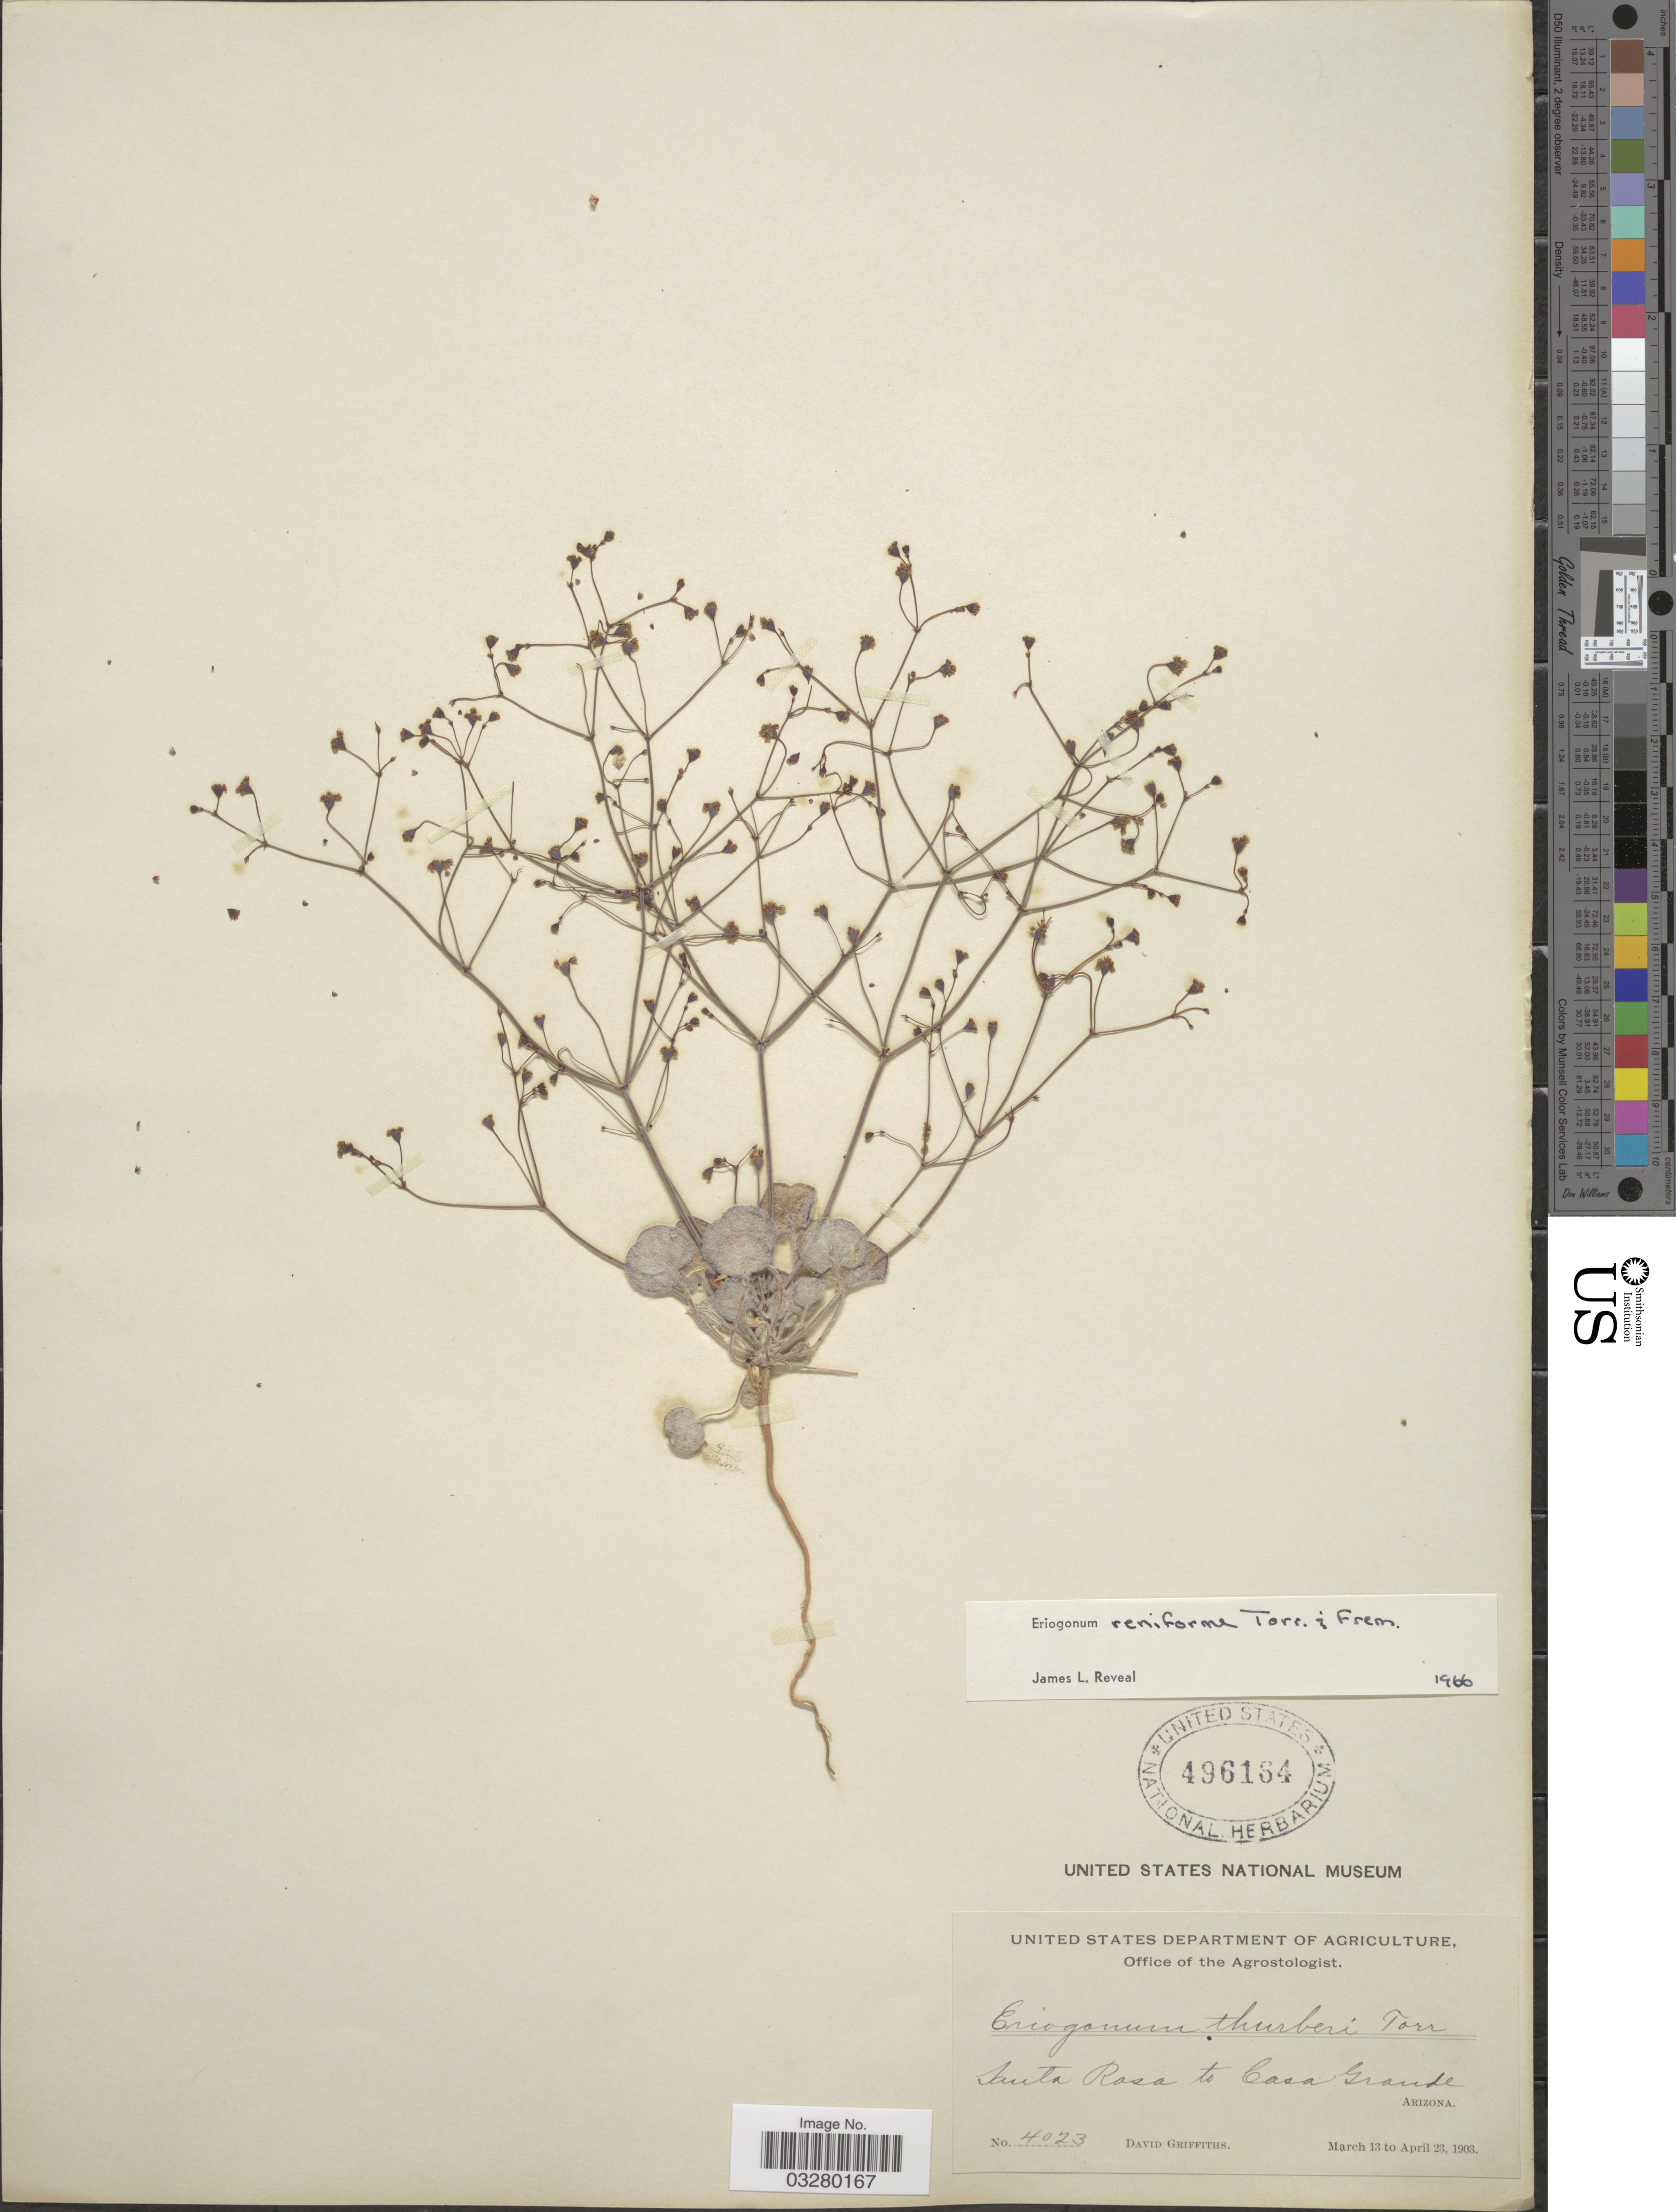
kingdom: Plantae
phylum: Tracheophyta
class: Magnoliopsida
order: Caryophyllales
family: Polygonaceae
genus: Eriogonum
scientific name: Eriogonum reniforme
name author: Torr. & Frém.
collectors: D. Griffiths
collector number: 4023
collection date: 1903-03-13/1903-04-23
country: United States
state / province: Arizona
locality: Santa Rosa to Casa Grande.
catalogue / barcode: US 496164